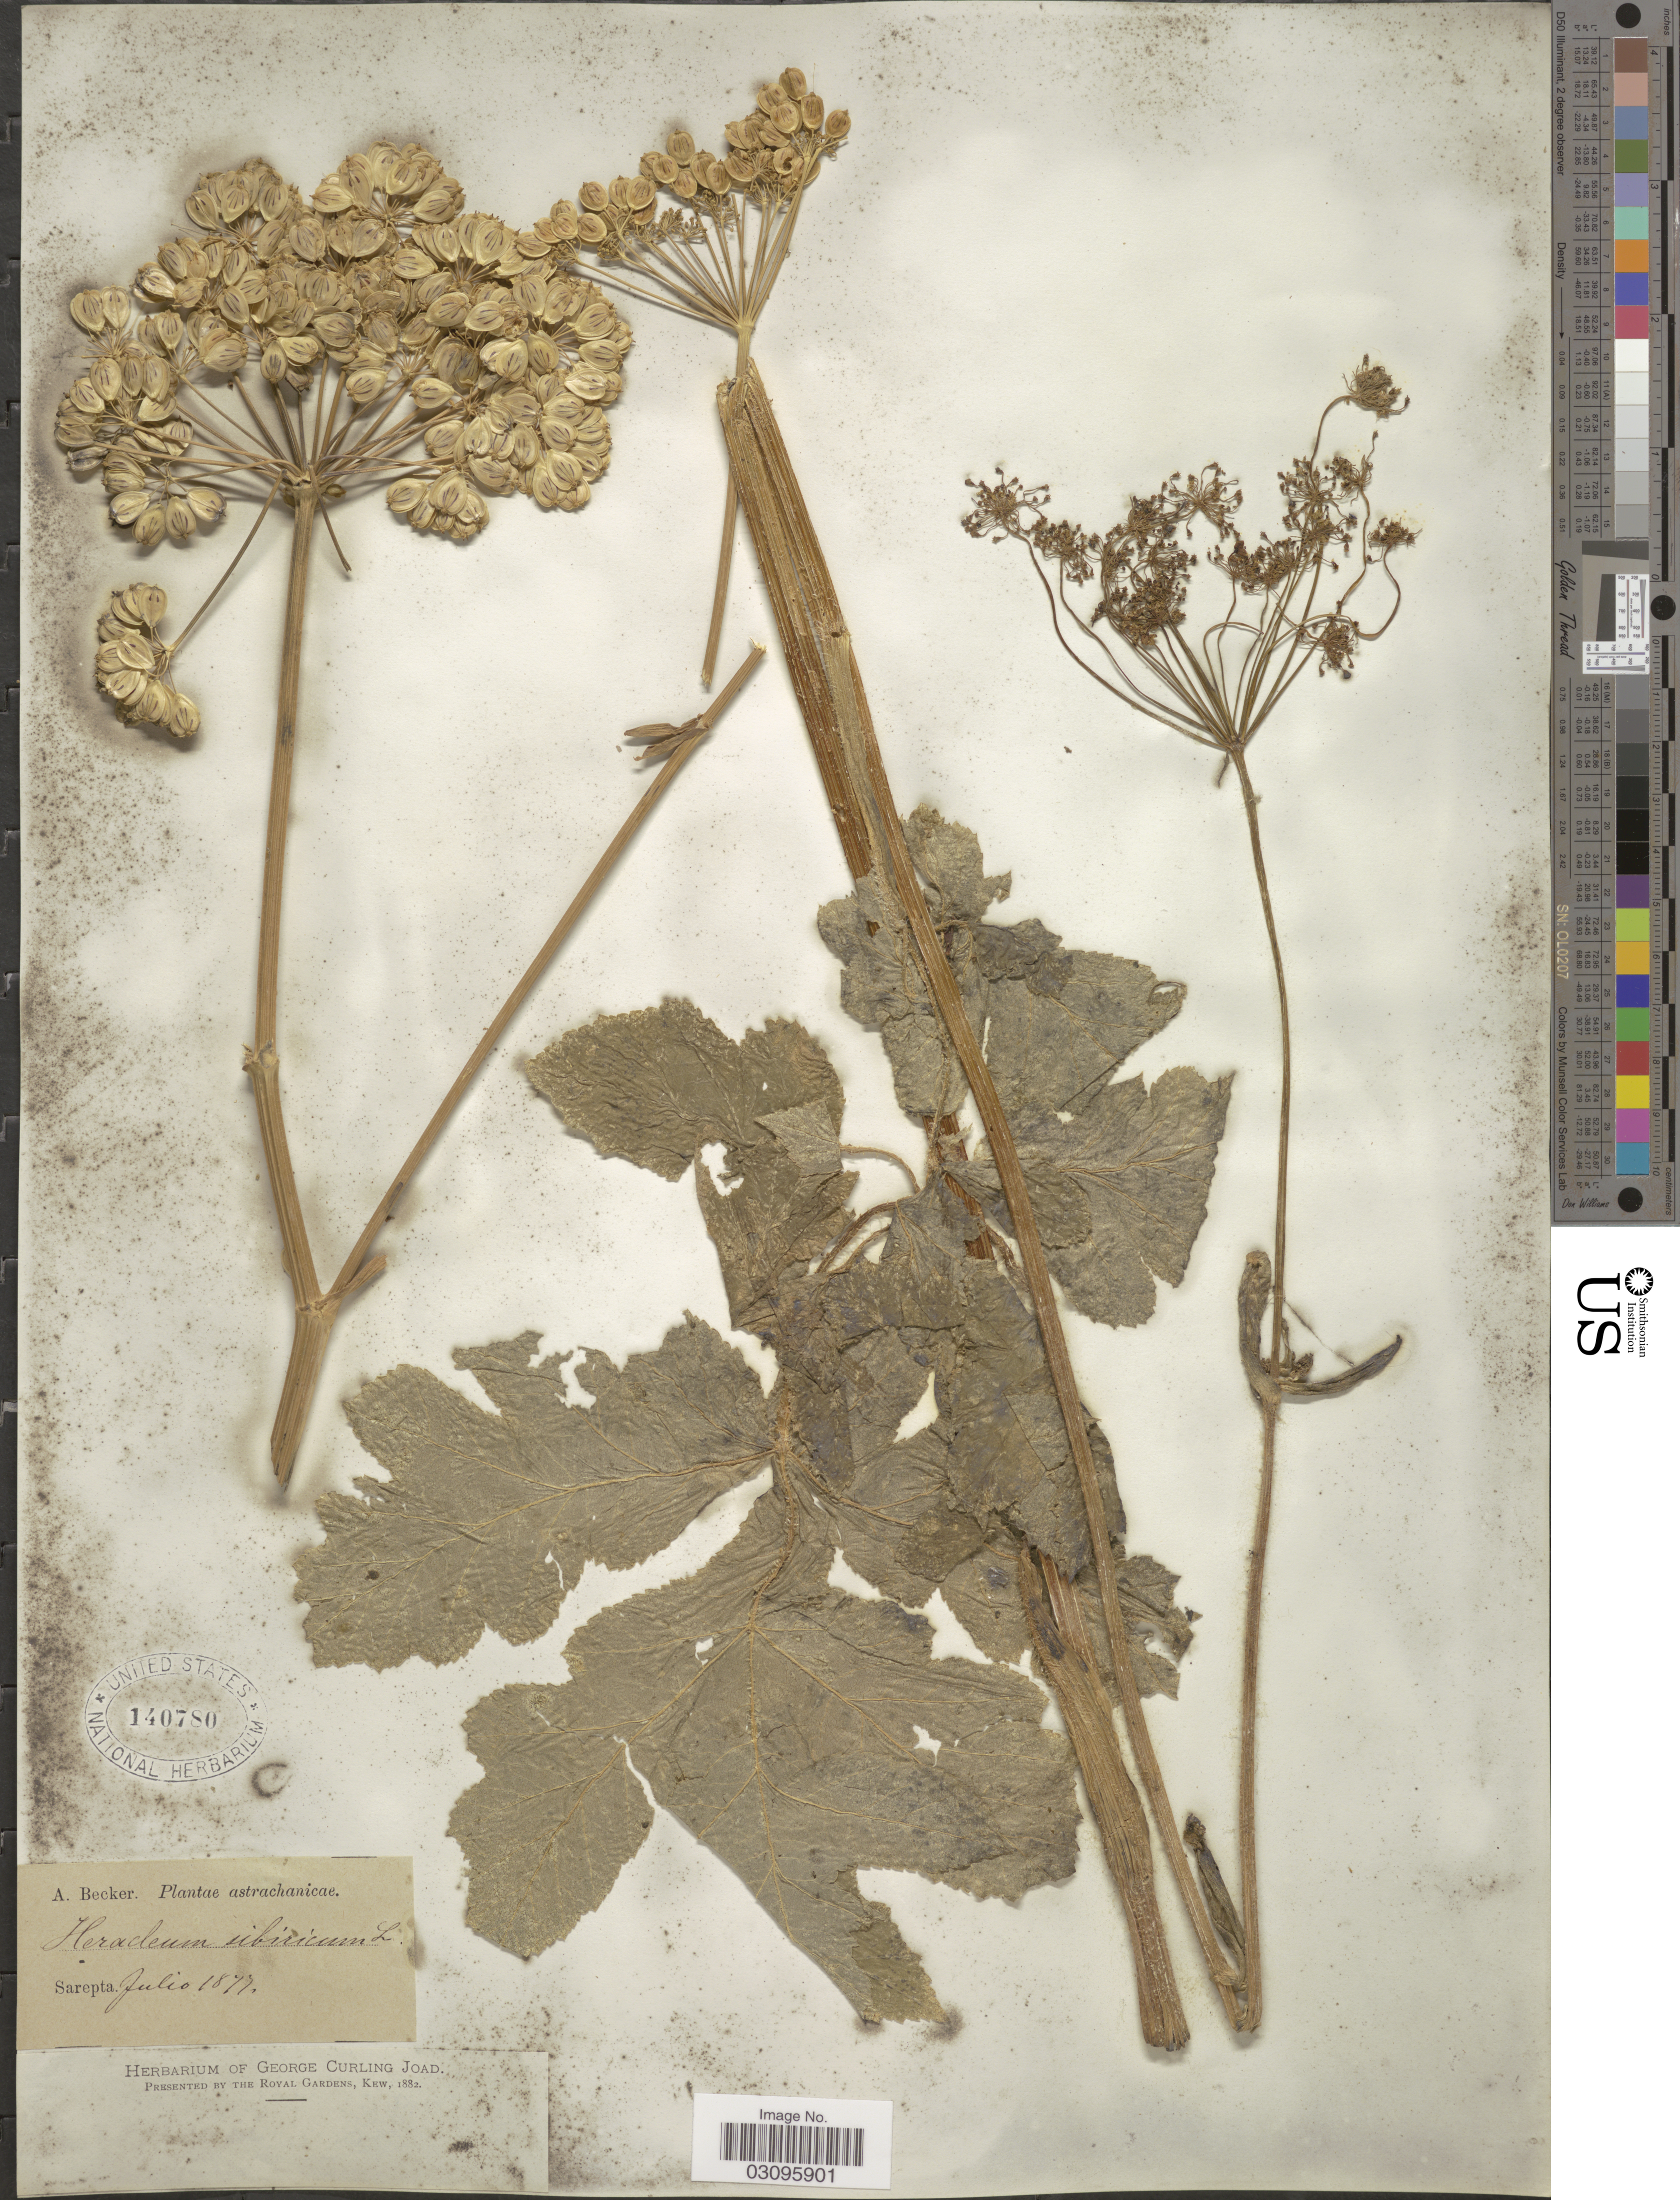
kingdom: Plantae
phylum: Tracheophyta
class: Magnoliopsida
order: Apiales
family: Apiaceae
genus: Heracleum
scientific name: Heracleum sibiricum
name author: L.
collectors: A. Becker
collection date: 1877-07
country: Russian Federation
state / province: Volgograd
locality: Sarepta.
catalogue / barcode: US 140780